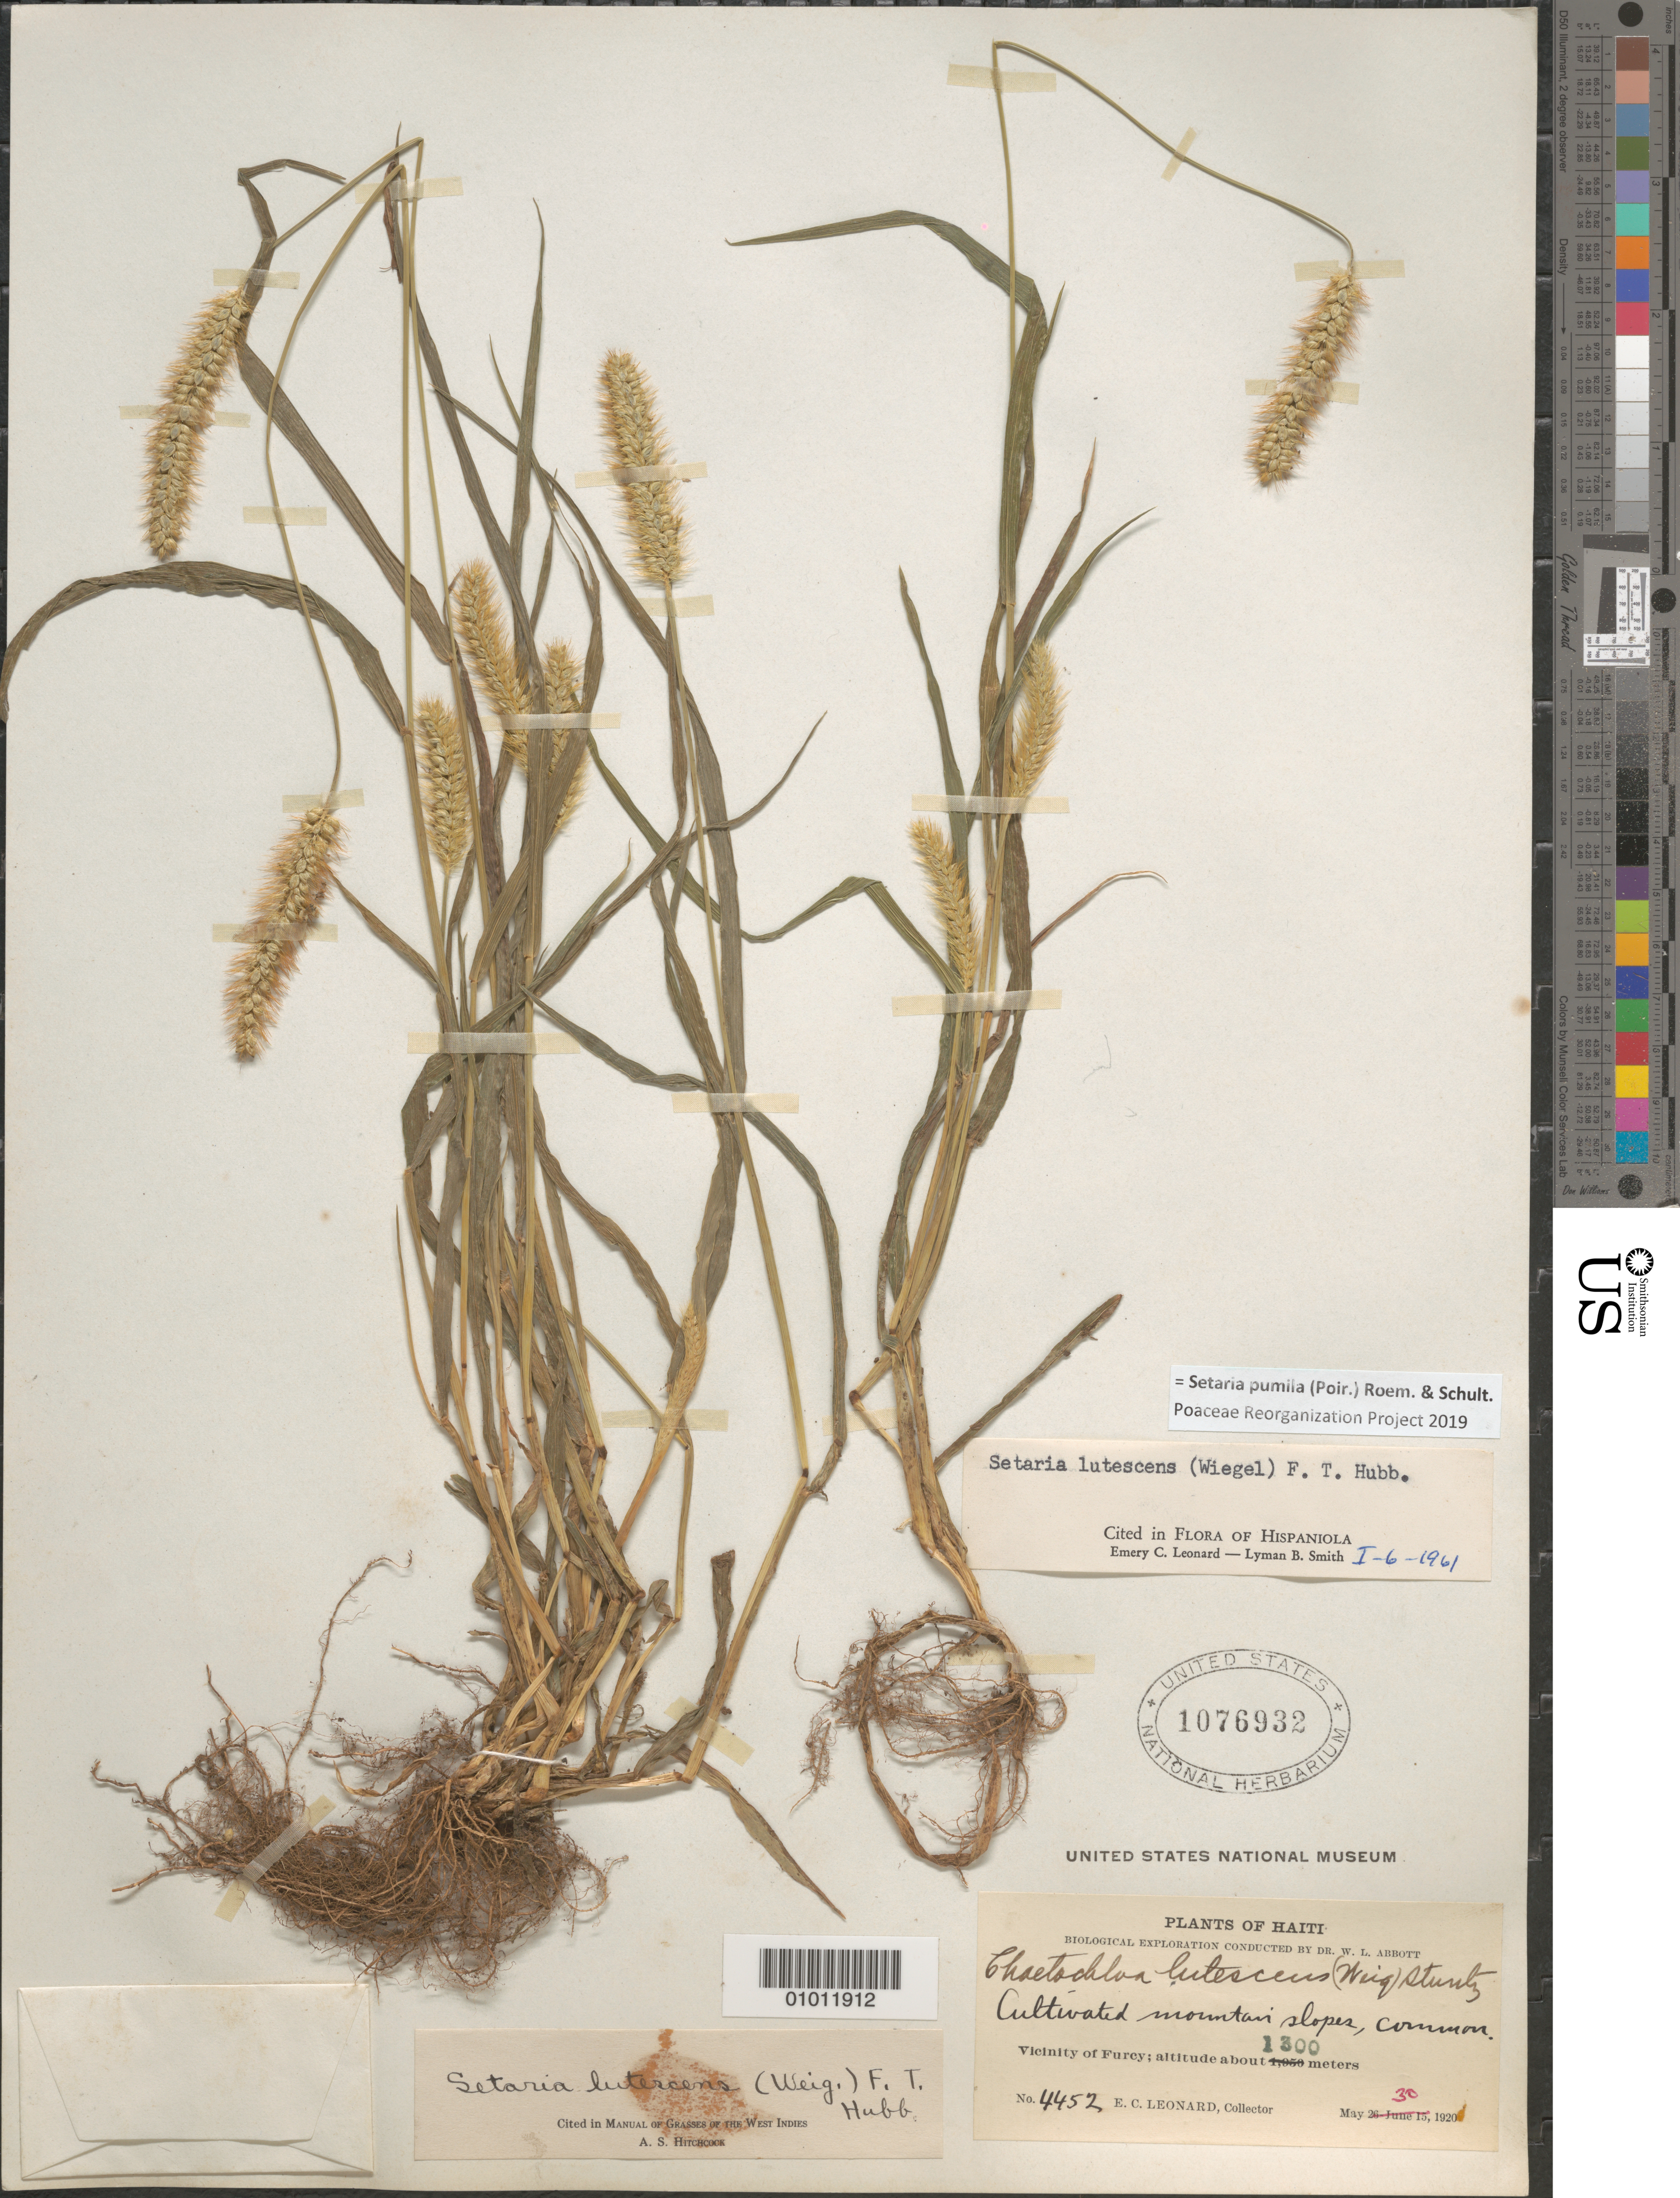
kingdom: Plantae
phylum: Tracheophyta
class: Liliopsida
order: Poales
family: Poaceae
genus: Setaria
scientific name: Setaria pumila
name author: (Poir.) Roem. & Schult.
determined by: Poaceae Reorganization Project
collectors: E. C. Leonard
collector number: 4452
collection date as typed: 30 May 1920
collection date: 1920-05-30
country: Haiti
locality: Vicinity of Furcy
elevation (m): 1300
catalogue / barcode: US 1076932